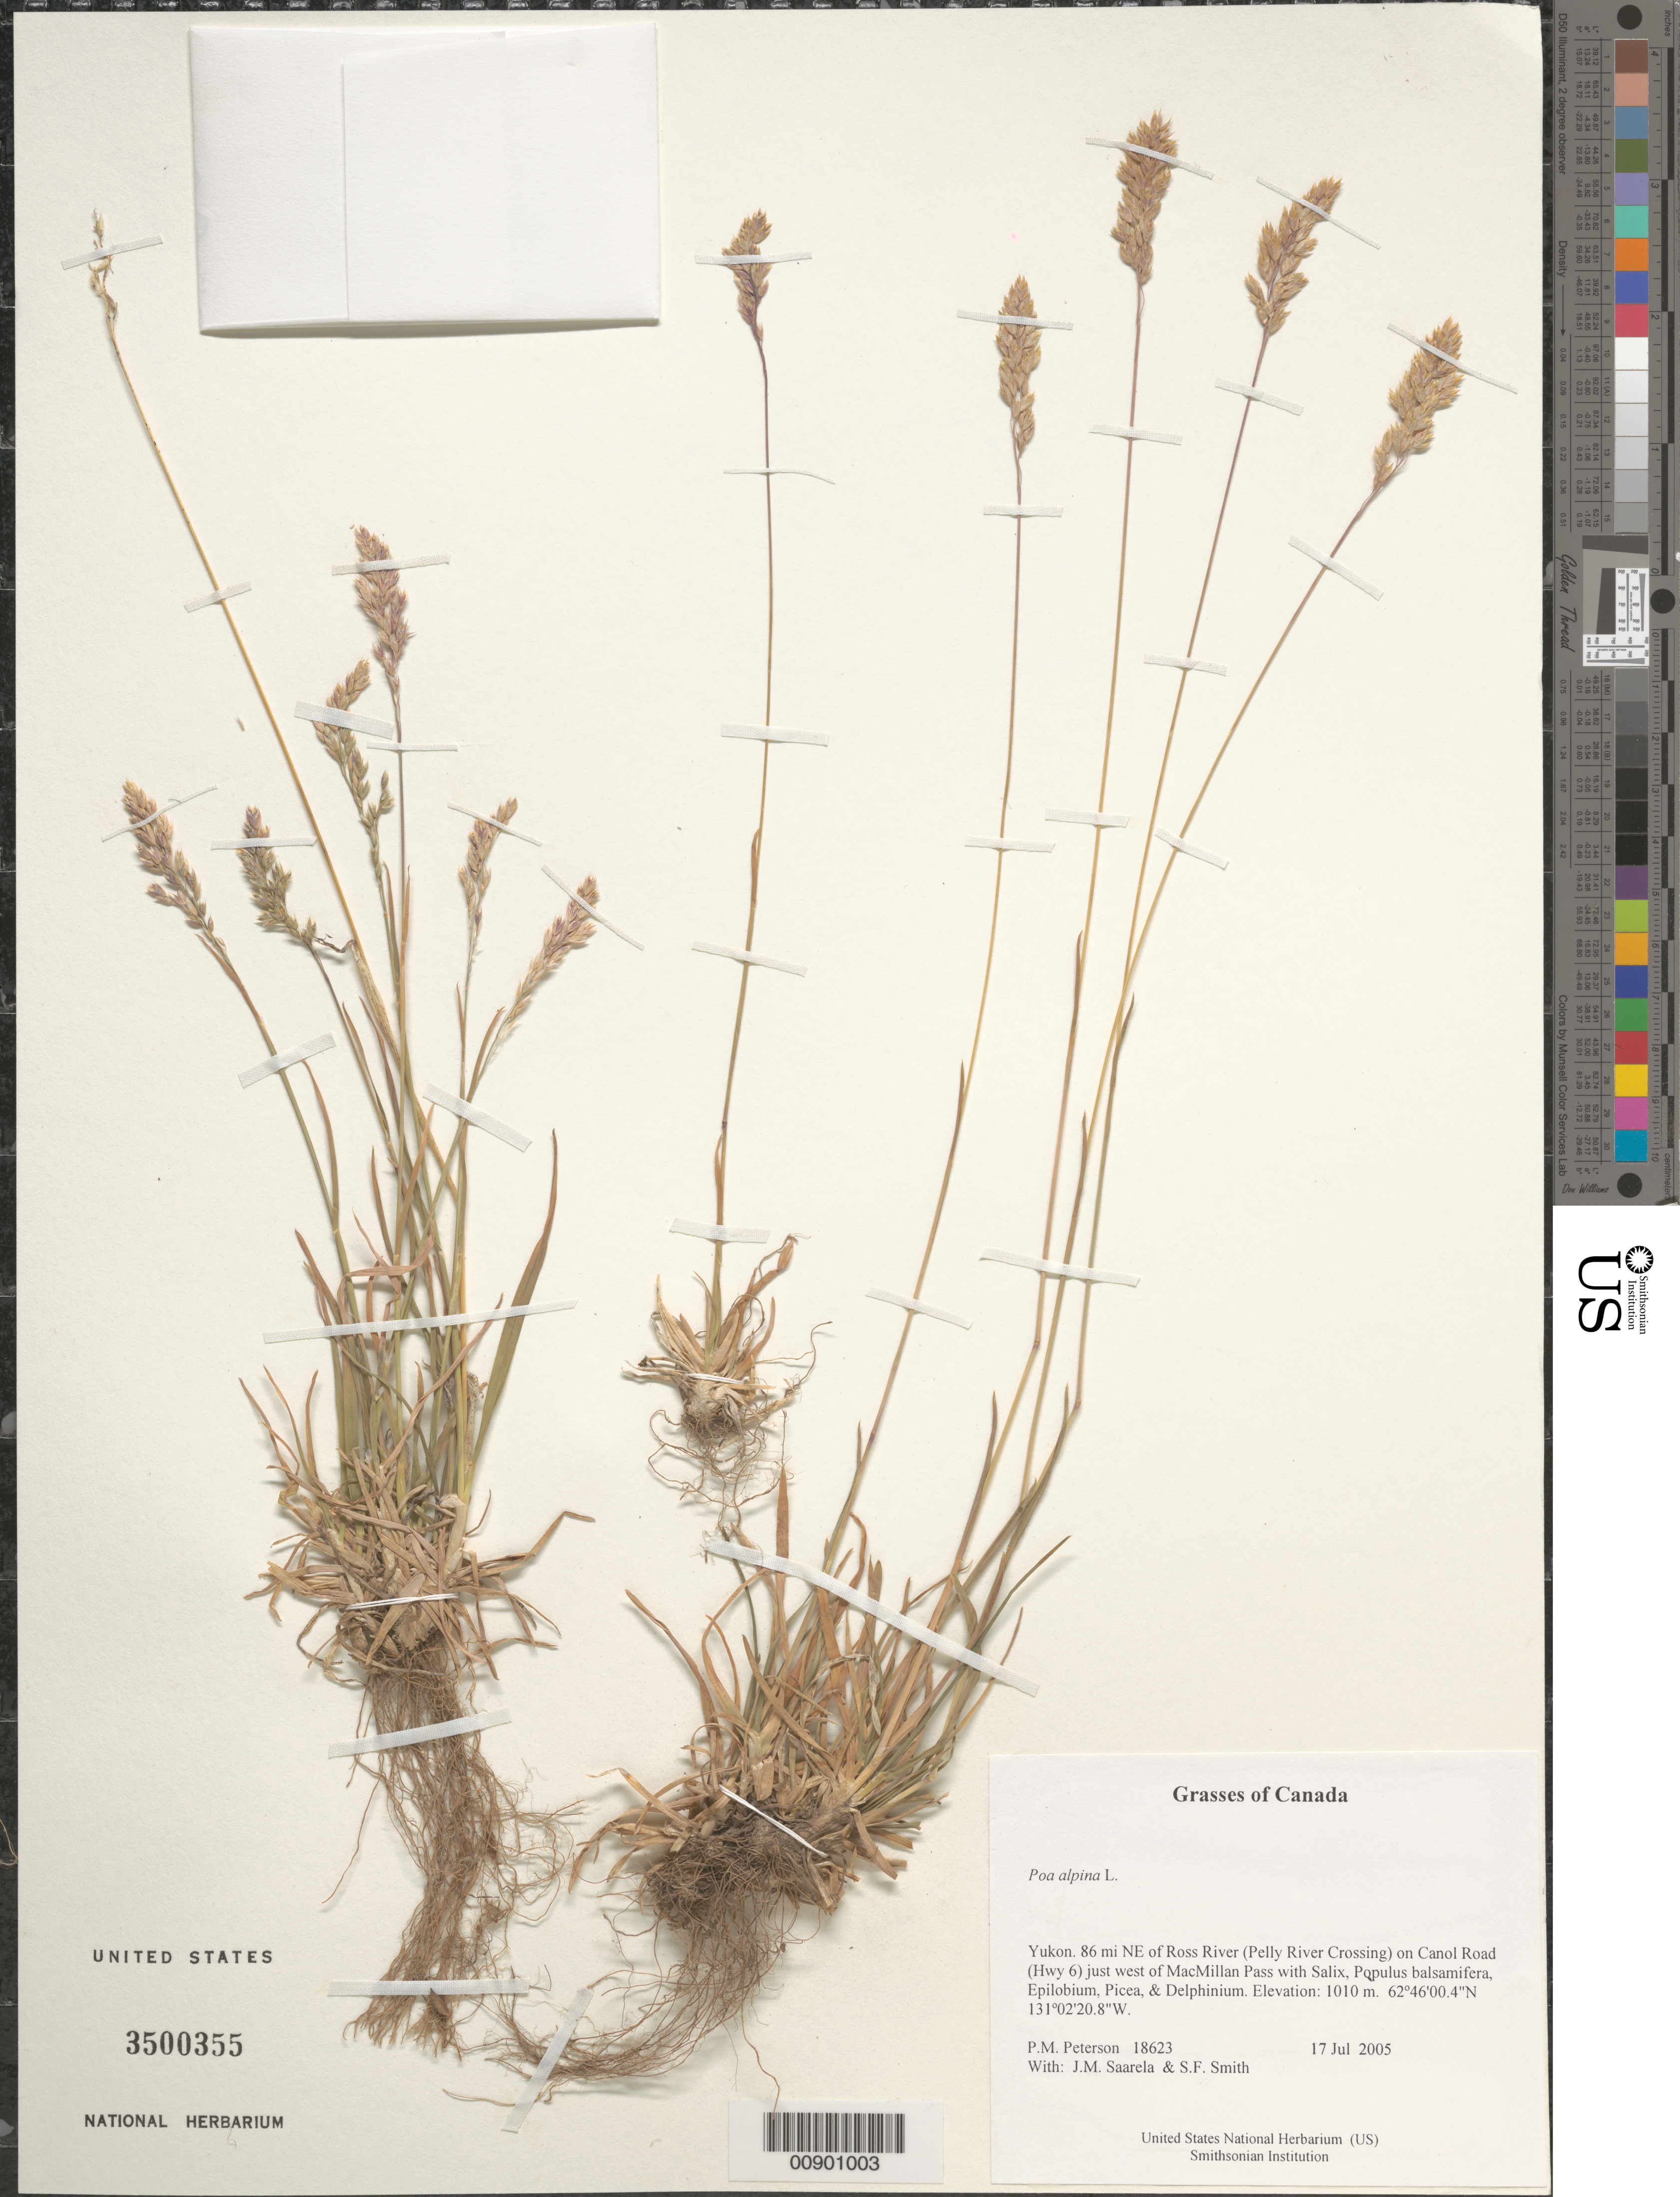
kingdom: Plantae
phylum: Tracheophyta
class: Liliopsida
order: Poales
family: Poaceae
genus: Poa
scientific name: Poa alpina subsp. alpina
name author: L.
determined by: Soreng, Robert J., Research Associate (BOT), Smithsonian Institution - National Museum of Natural History (UNITED STATES)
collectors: P. M. Peterson, J. Saarela & S.F. Smith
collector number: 18623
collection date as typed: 17 Jul 2004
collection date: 2004-07-17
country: Canada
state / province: Yukon Territory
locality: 86 mi NE of Ross River (Pelly River Crossing) on Canol Road (Hwy 6) just west of MacMillan Pass with Salix, Populus balsamifera, Epilobium, Picea, & Delphinium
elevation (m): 1010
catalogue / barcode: US 3500355